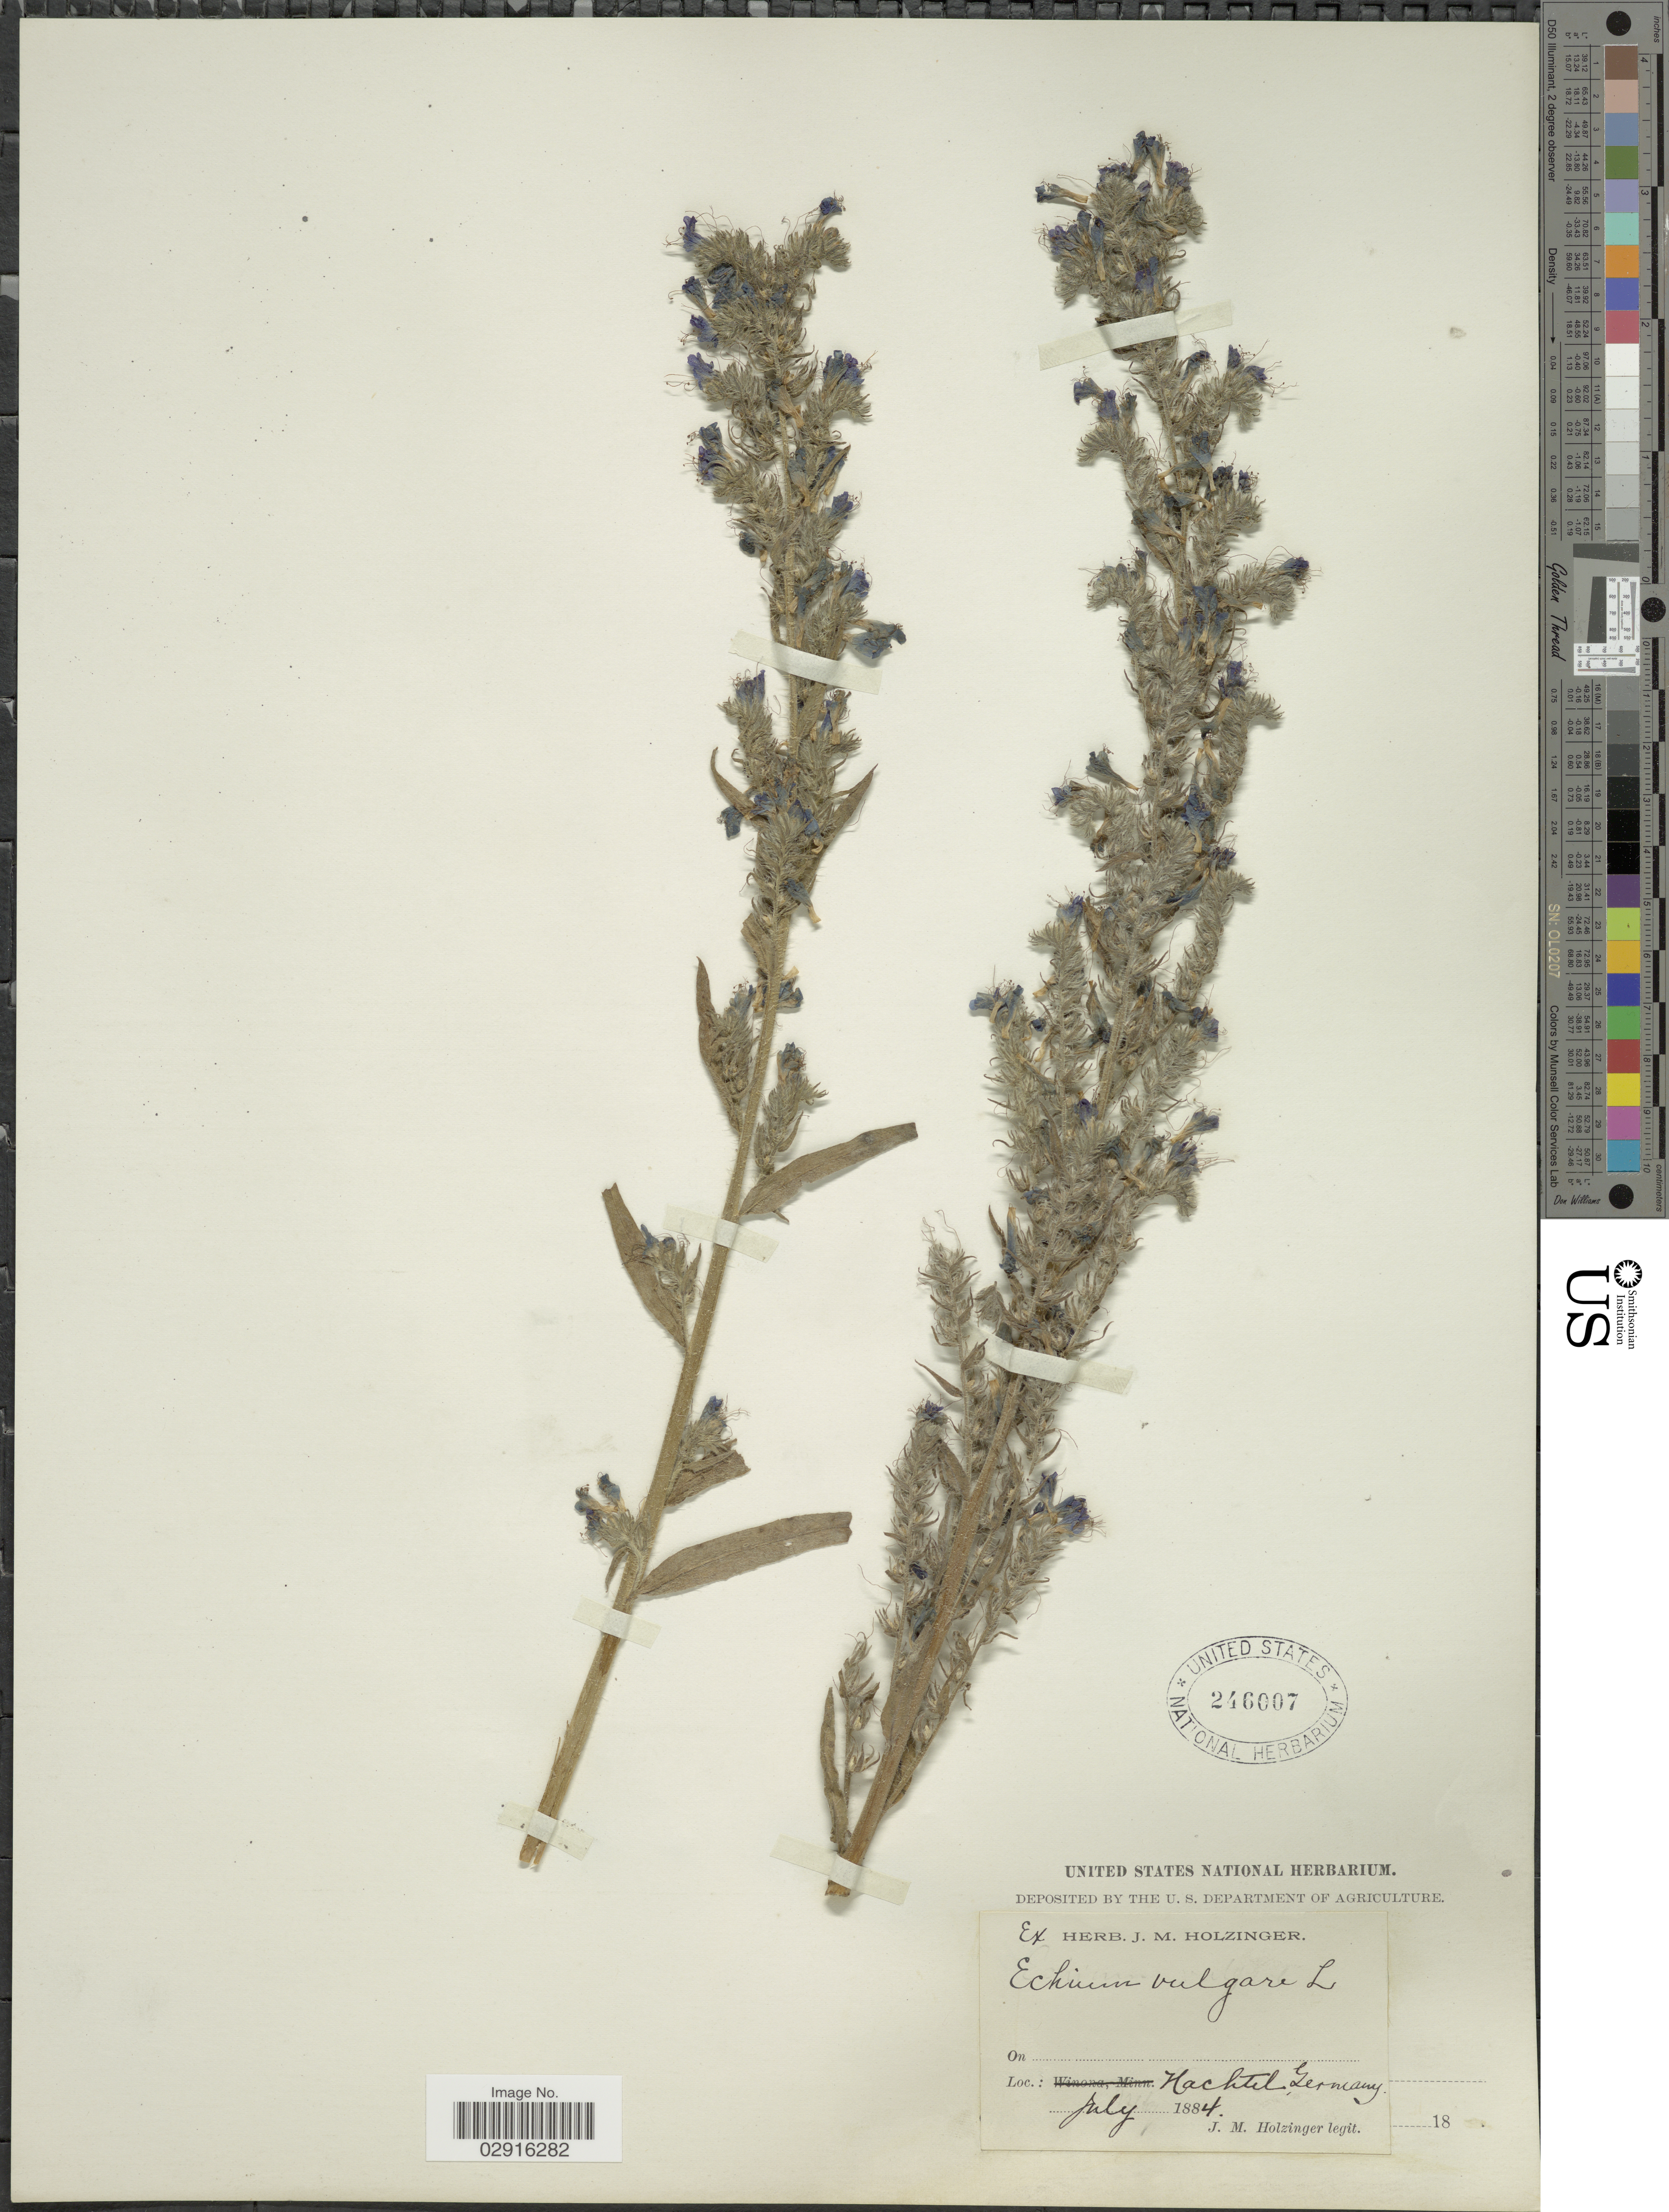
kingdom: Plantae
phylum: Tracheophyta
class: Magnoliopsida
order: Boraginales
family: Boraginaceae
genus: Echium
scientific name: Echium vulgare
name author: L.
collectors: J. M. Holzinger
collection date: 1884-07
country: Germany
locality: Hachtel.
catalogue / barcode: US 246007